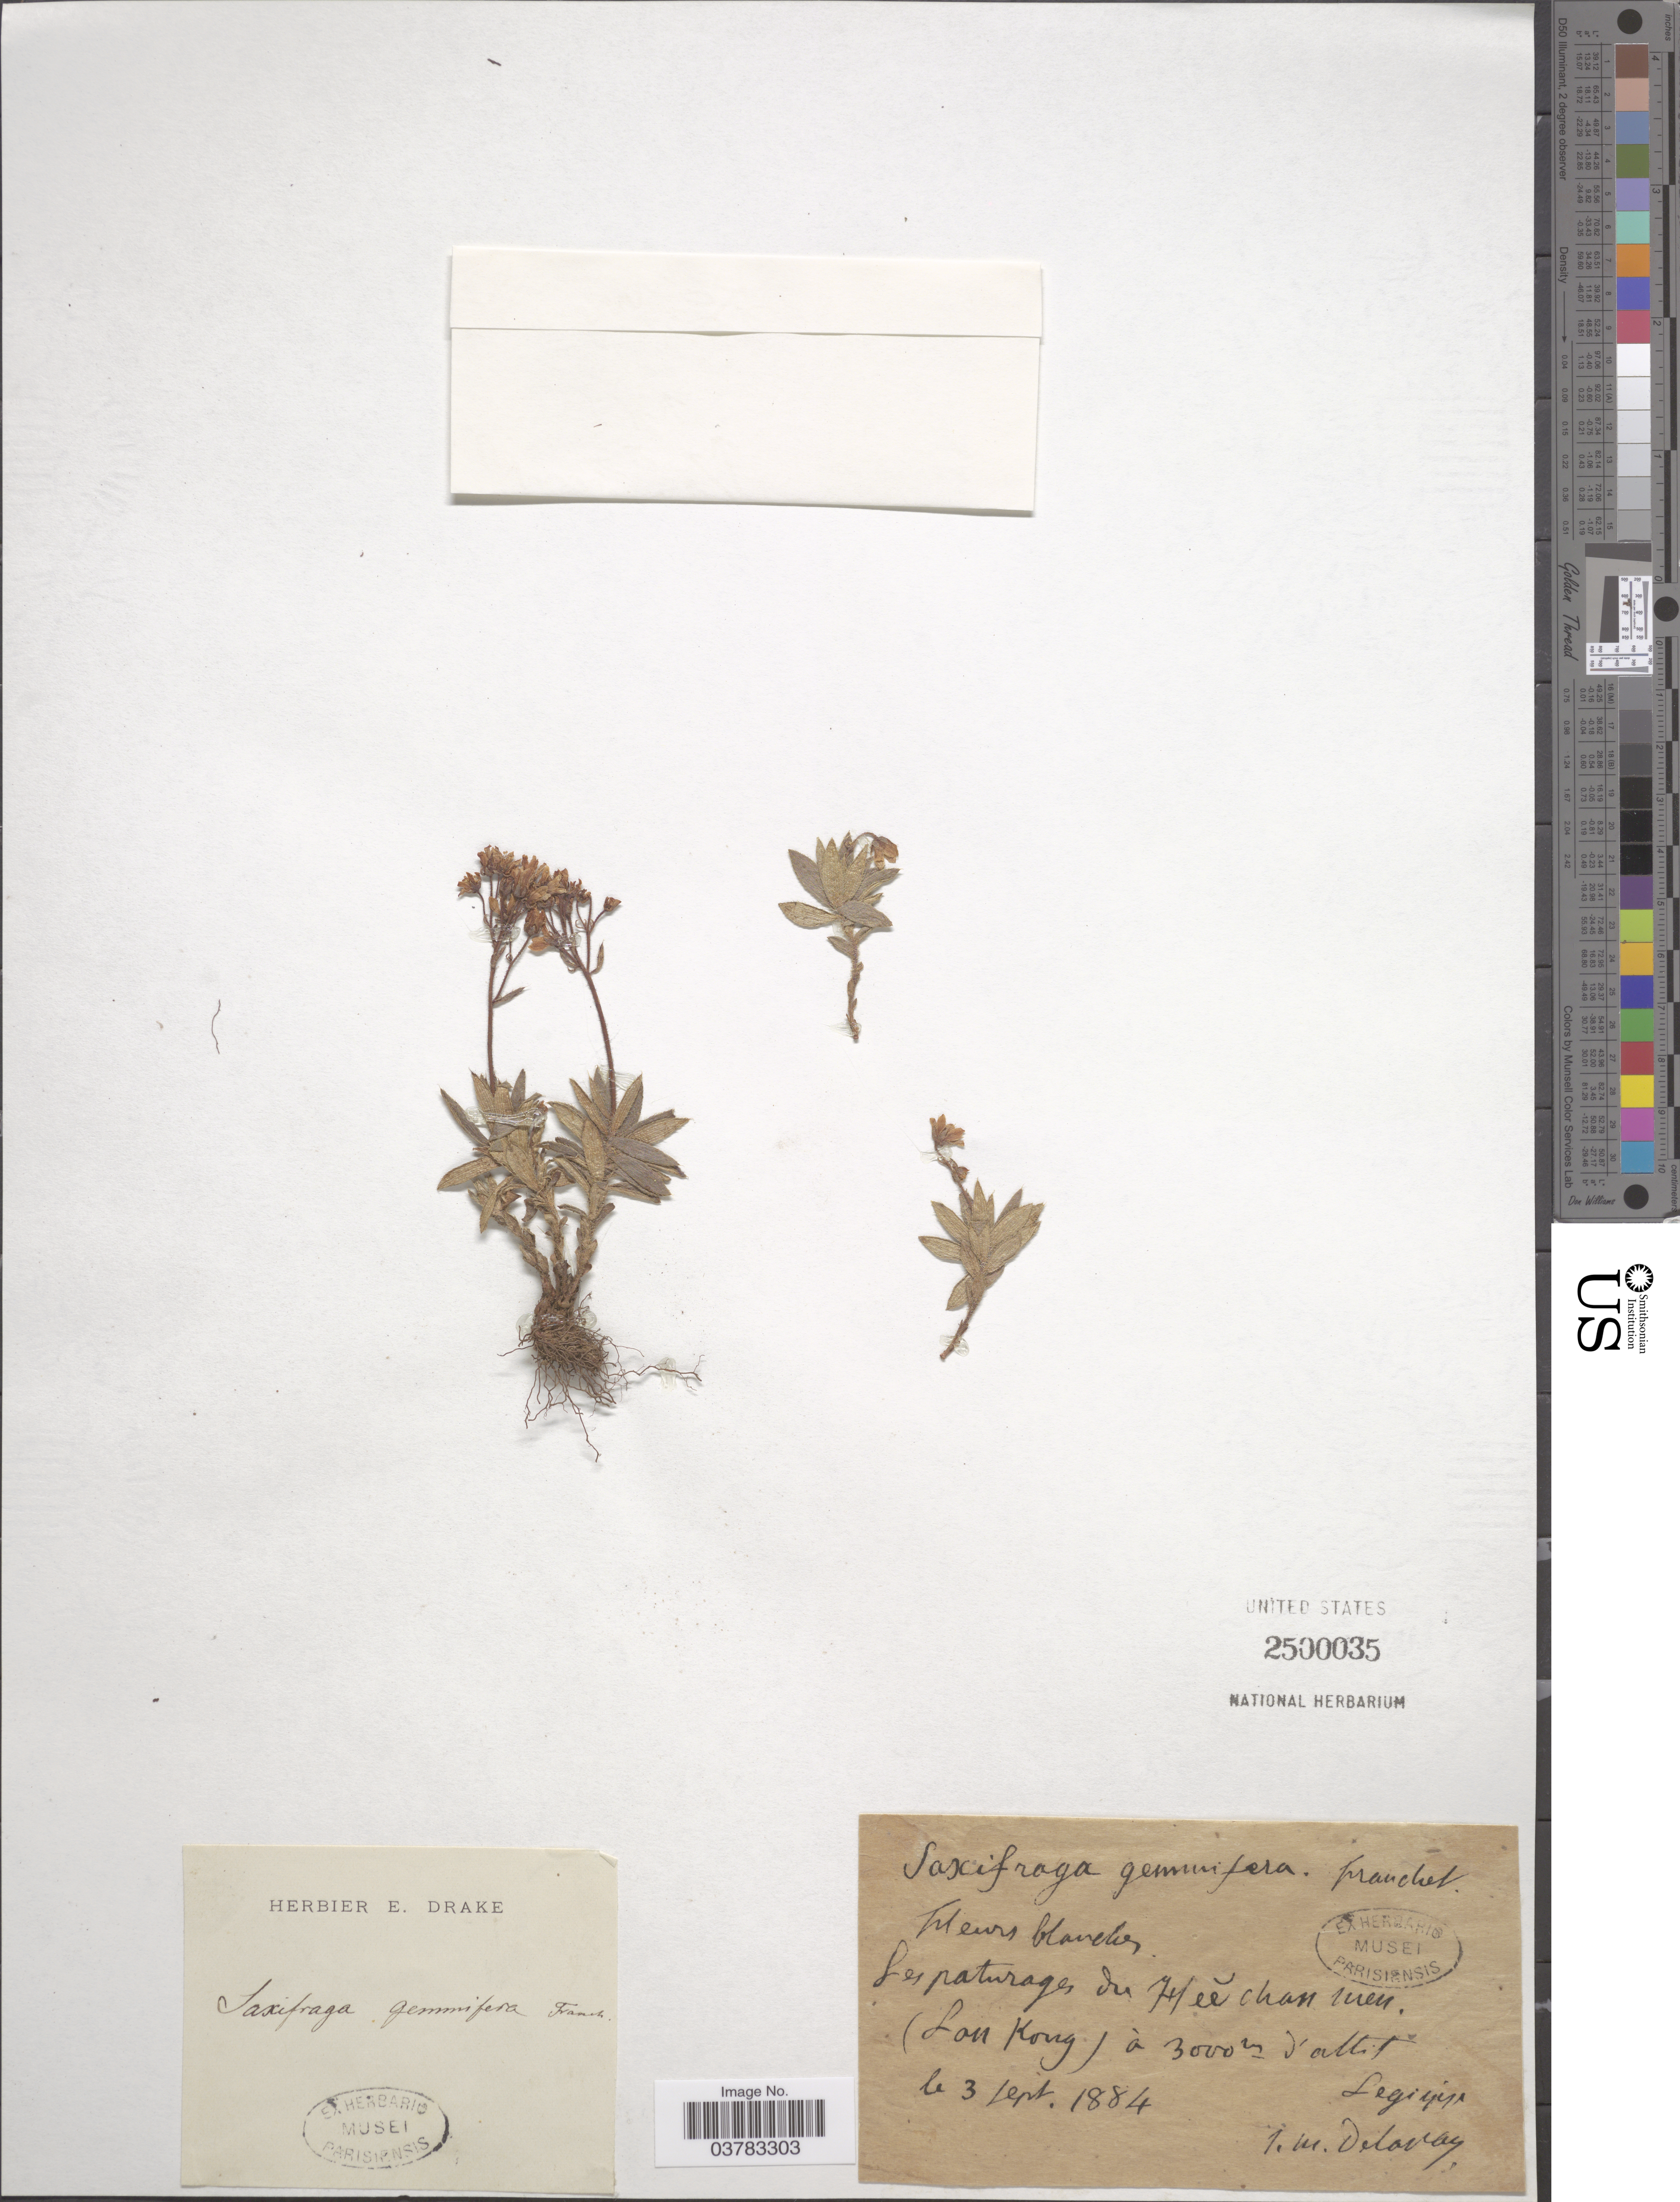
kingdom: Plantae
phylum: Tracheophyta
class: Magnoliopsida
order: Saxifragales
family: Saxifragaceae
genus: Saxifraga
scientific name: Saxifraga gemmipara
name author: Franch.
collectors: J. Delavay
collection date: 1884-09-03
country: China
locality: Les paturages du Hlee chan tuen. [interpreted] (Lon Kong).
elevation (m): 3000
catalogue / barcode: US 2500035